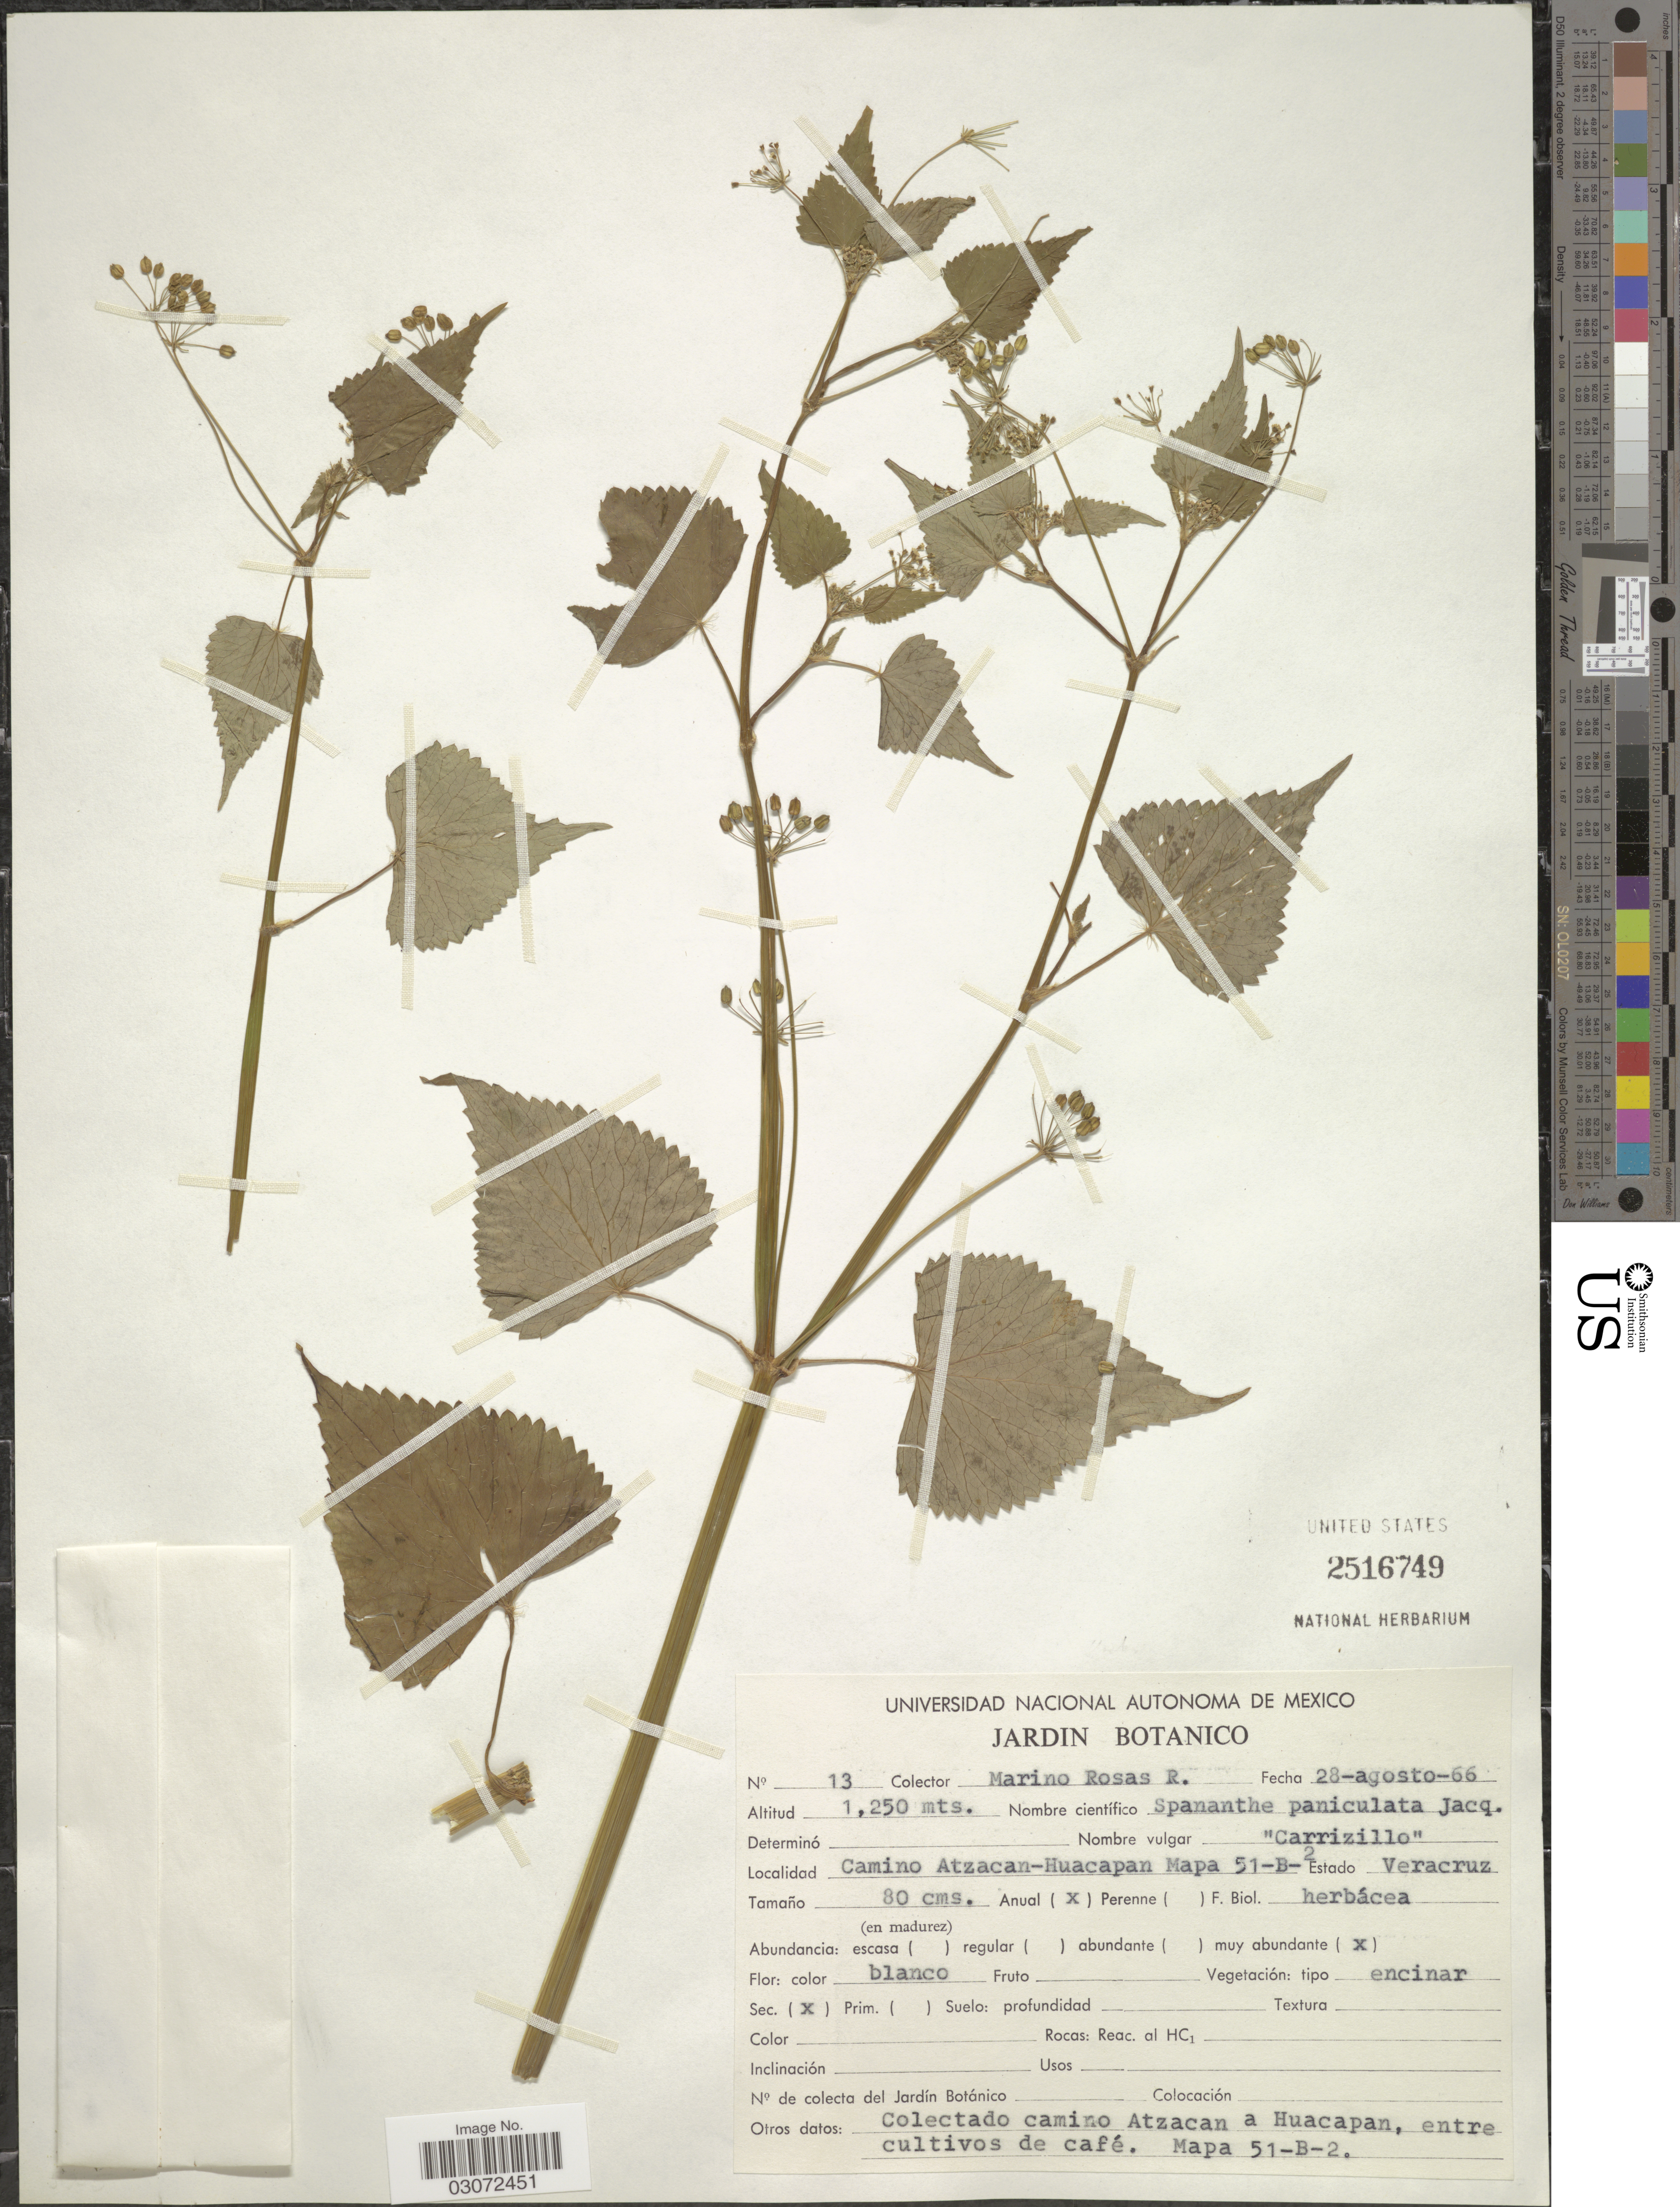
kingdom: Plantae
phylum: Tracheophyta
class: Magnoliopsida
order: Apiales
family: Apiaceae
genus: Spananthe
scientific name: Spananthe paniculata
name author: Jacq.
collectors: M. Rosas R.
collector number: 13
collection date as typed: Transcribed d/m/y: 28/8/66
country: Mexico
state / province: Veracruz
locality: Camino Atzacan-Huacapan Mapa 51-B-2, Estado Veracruz.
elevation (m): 1250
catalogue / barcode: US 2516749